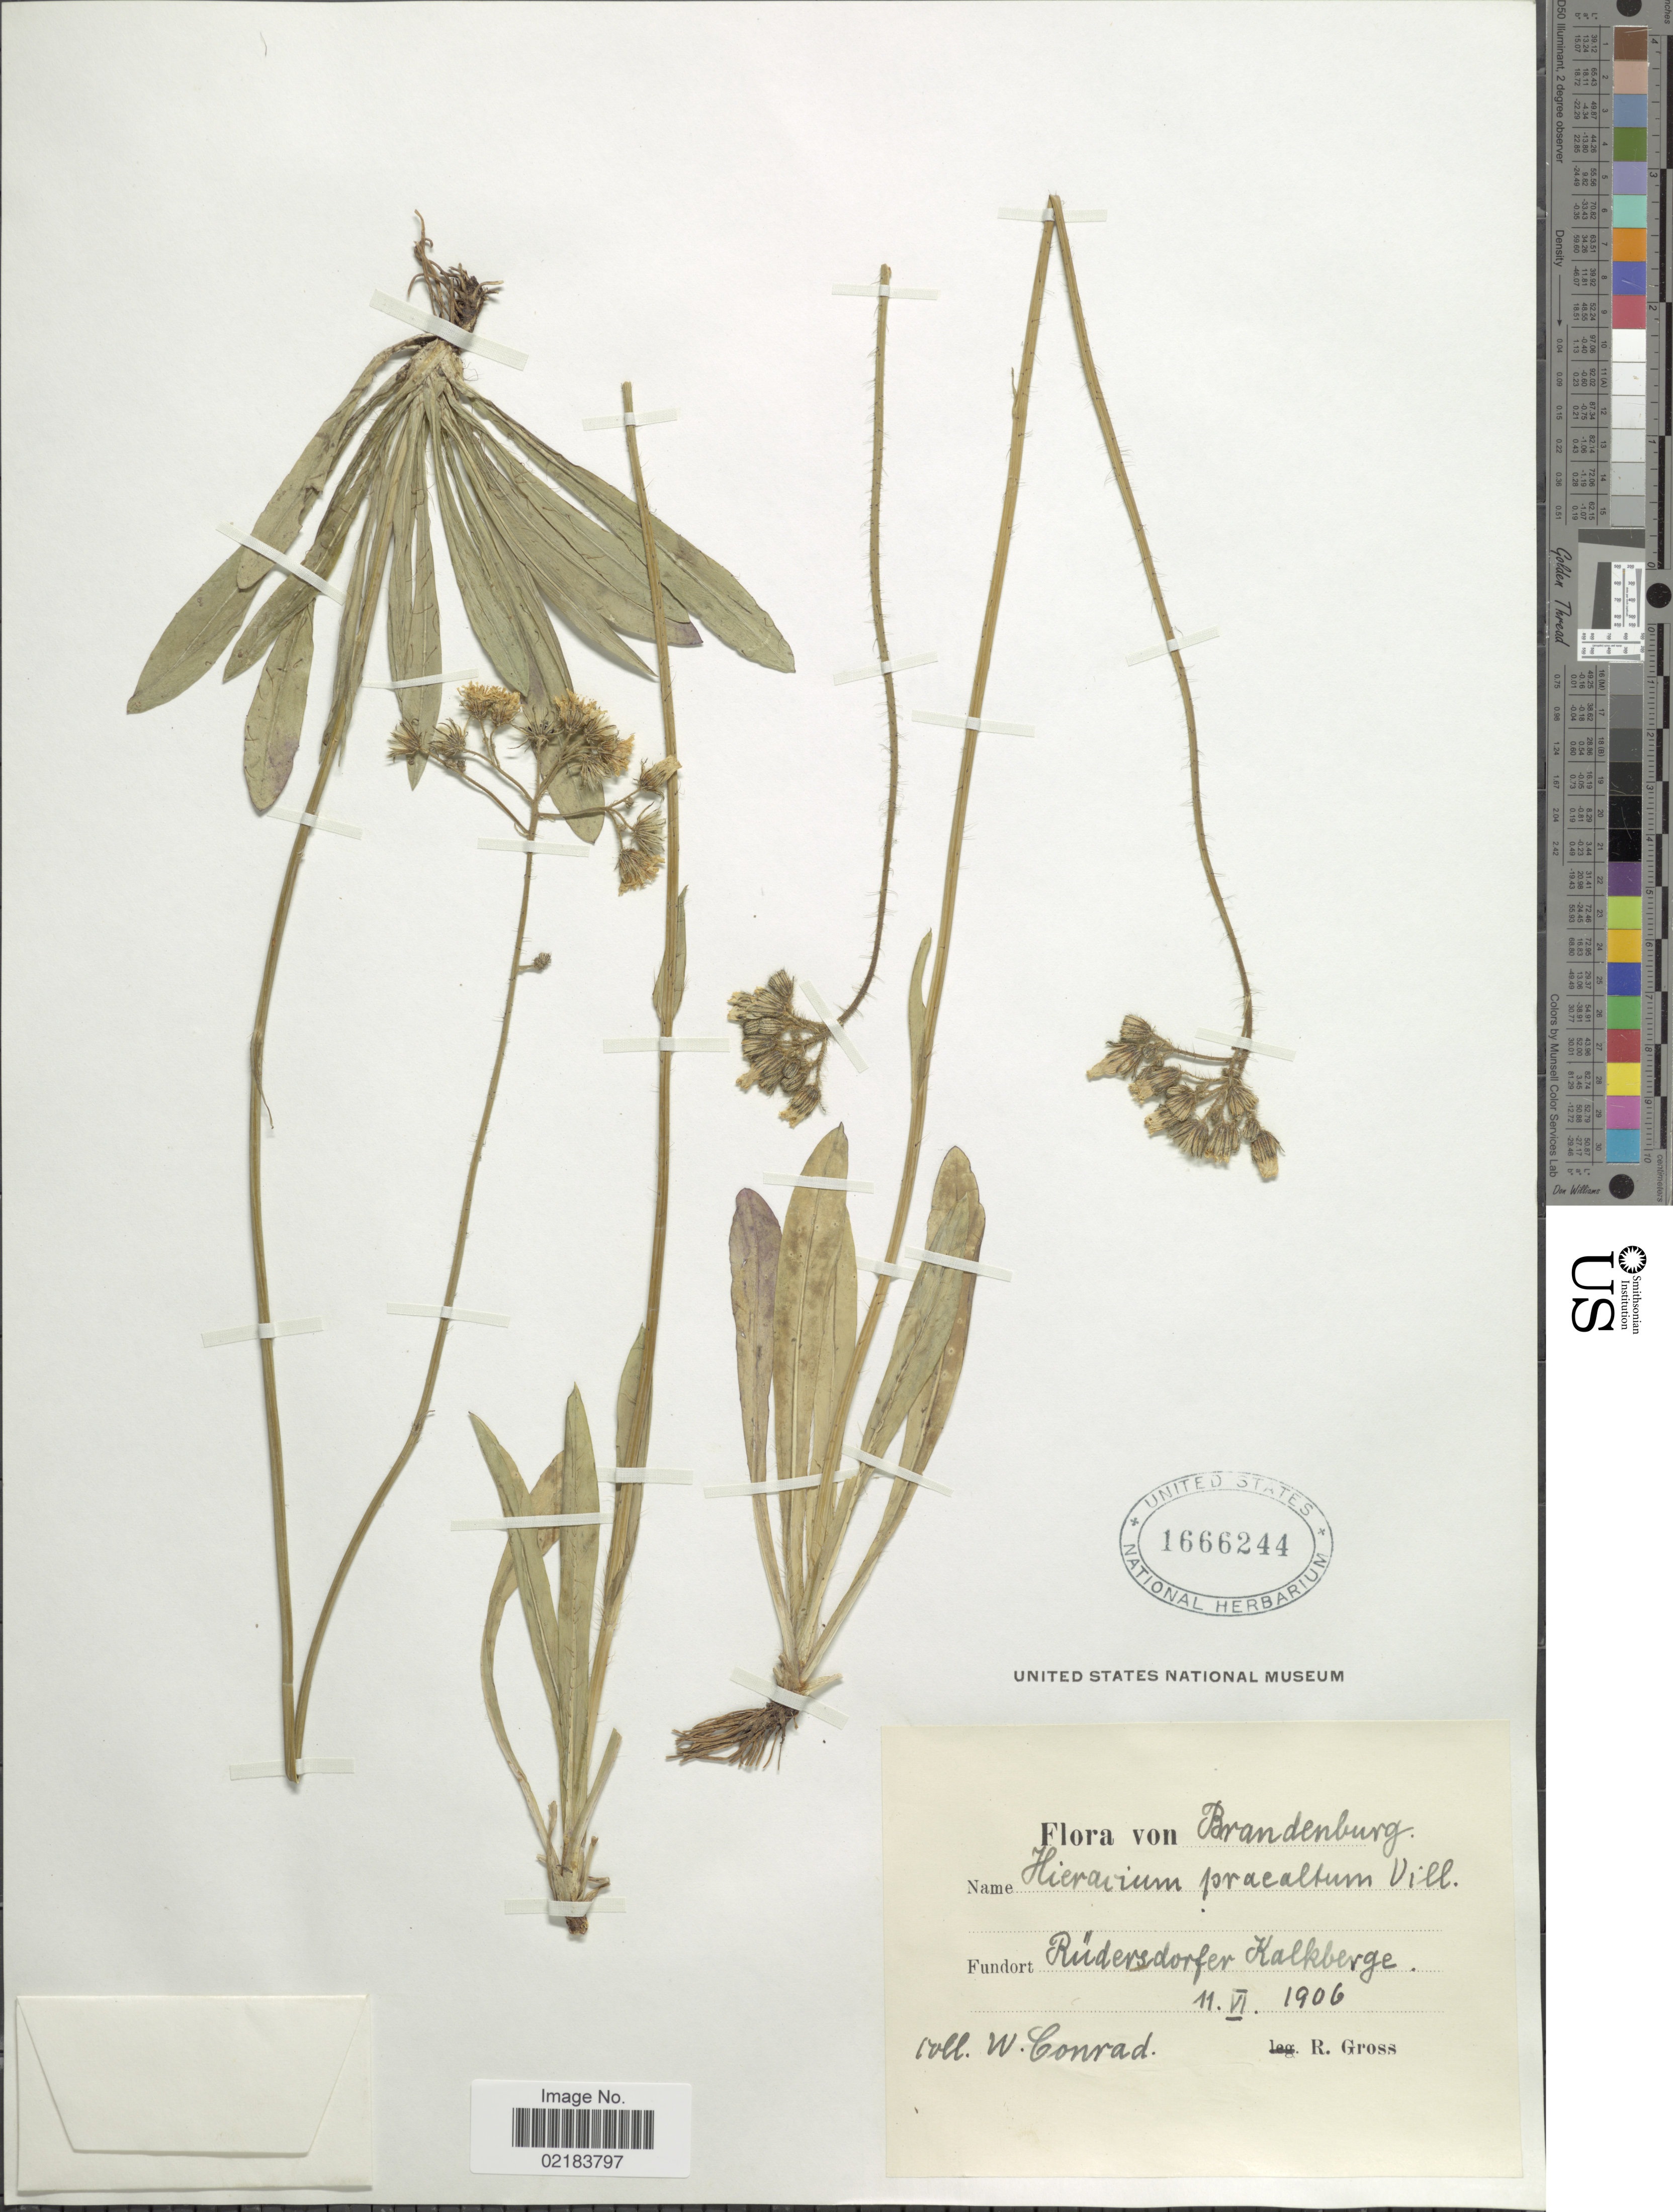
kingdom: Plantae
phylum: Tracheophyta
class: Magnoliopsida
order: Asterales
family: Asteraceae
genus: Pilosella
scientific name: Pilosella piloselloides subsp. praealta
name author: (Gochnat) S. Bräut. & Greuter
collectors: W. Conrad & R. Gross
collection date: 1906-06-11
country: Germany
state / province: Brandenburg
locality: Brandenburg. Rüdersdorfer Kalkberge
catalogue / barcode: US 1666244